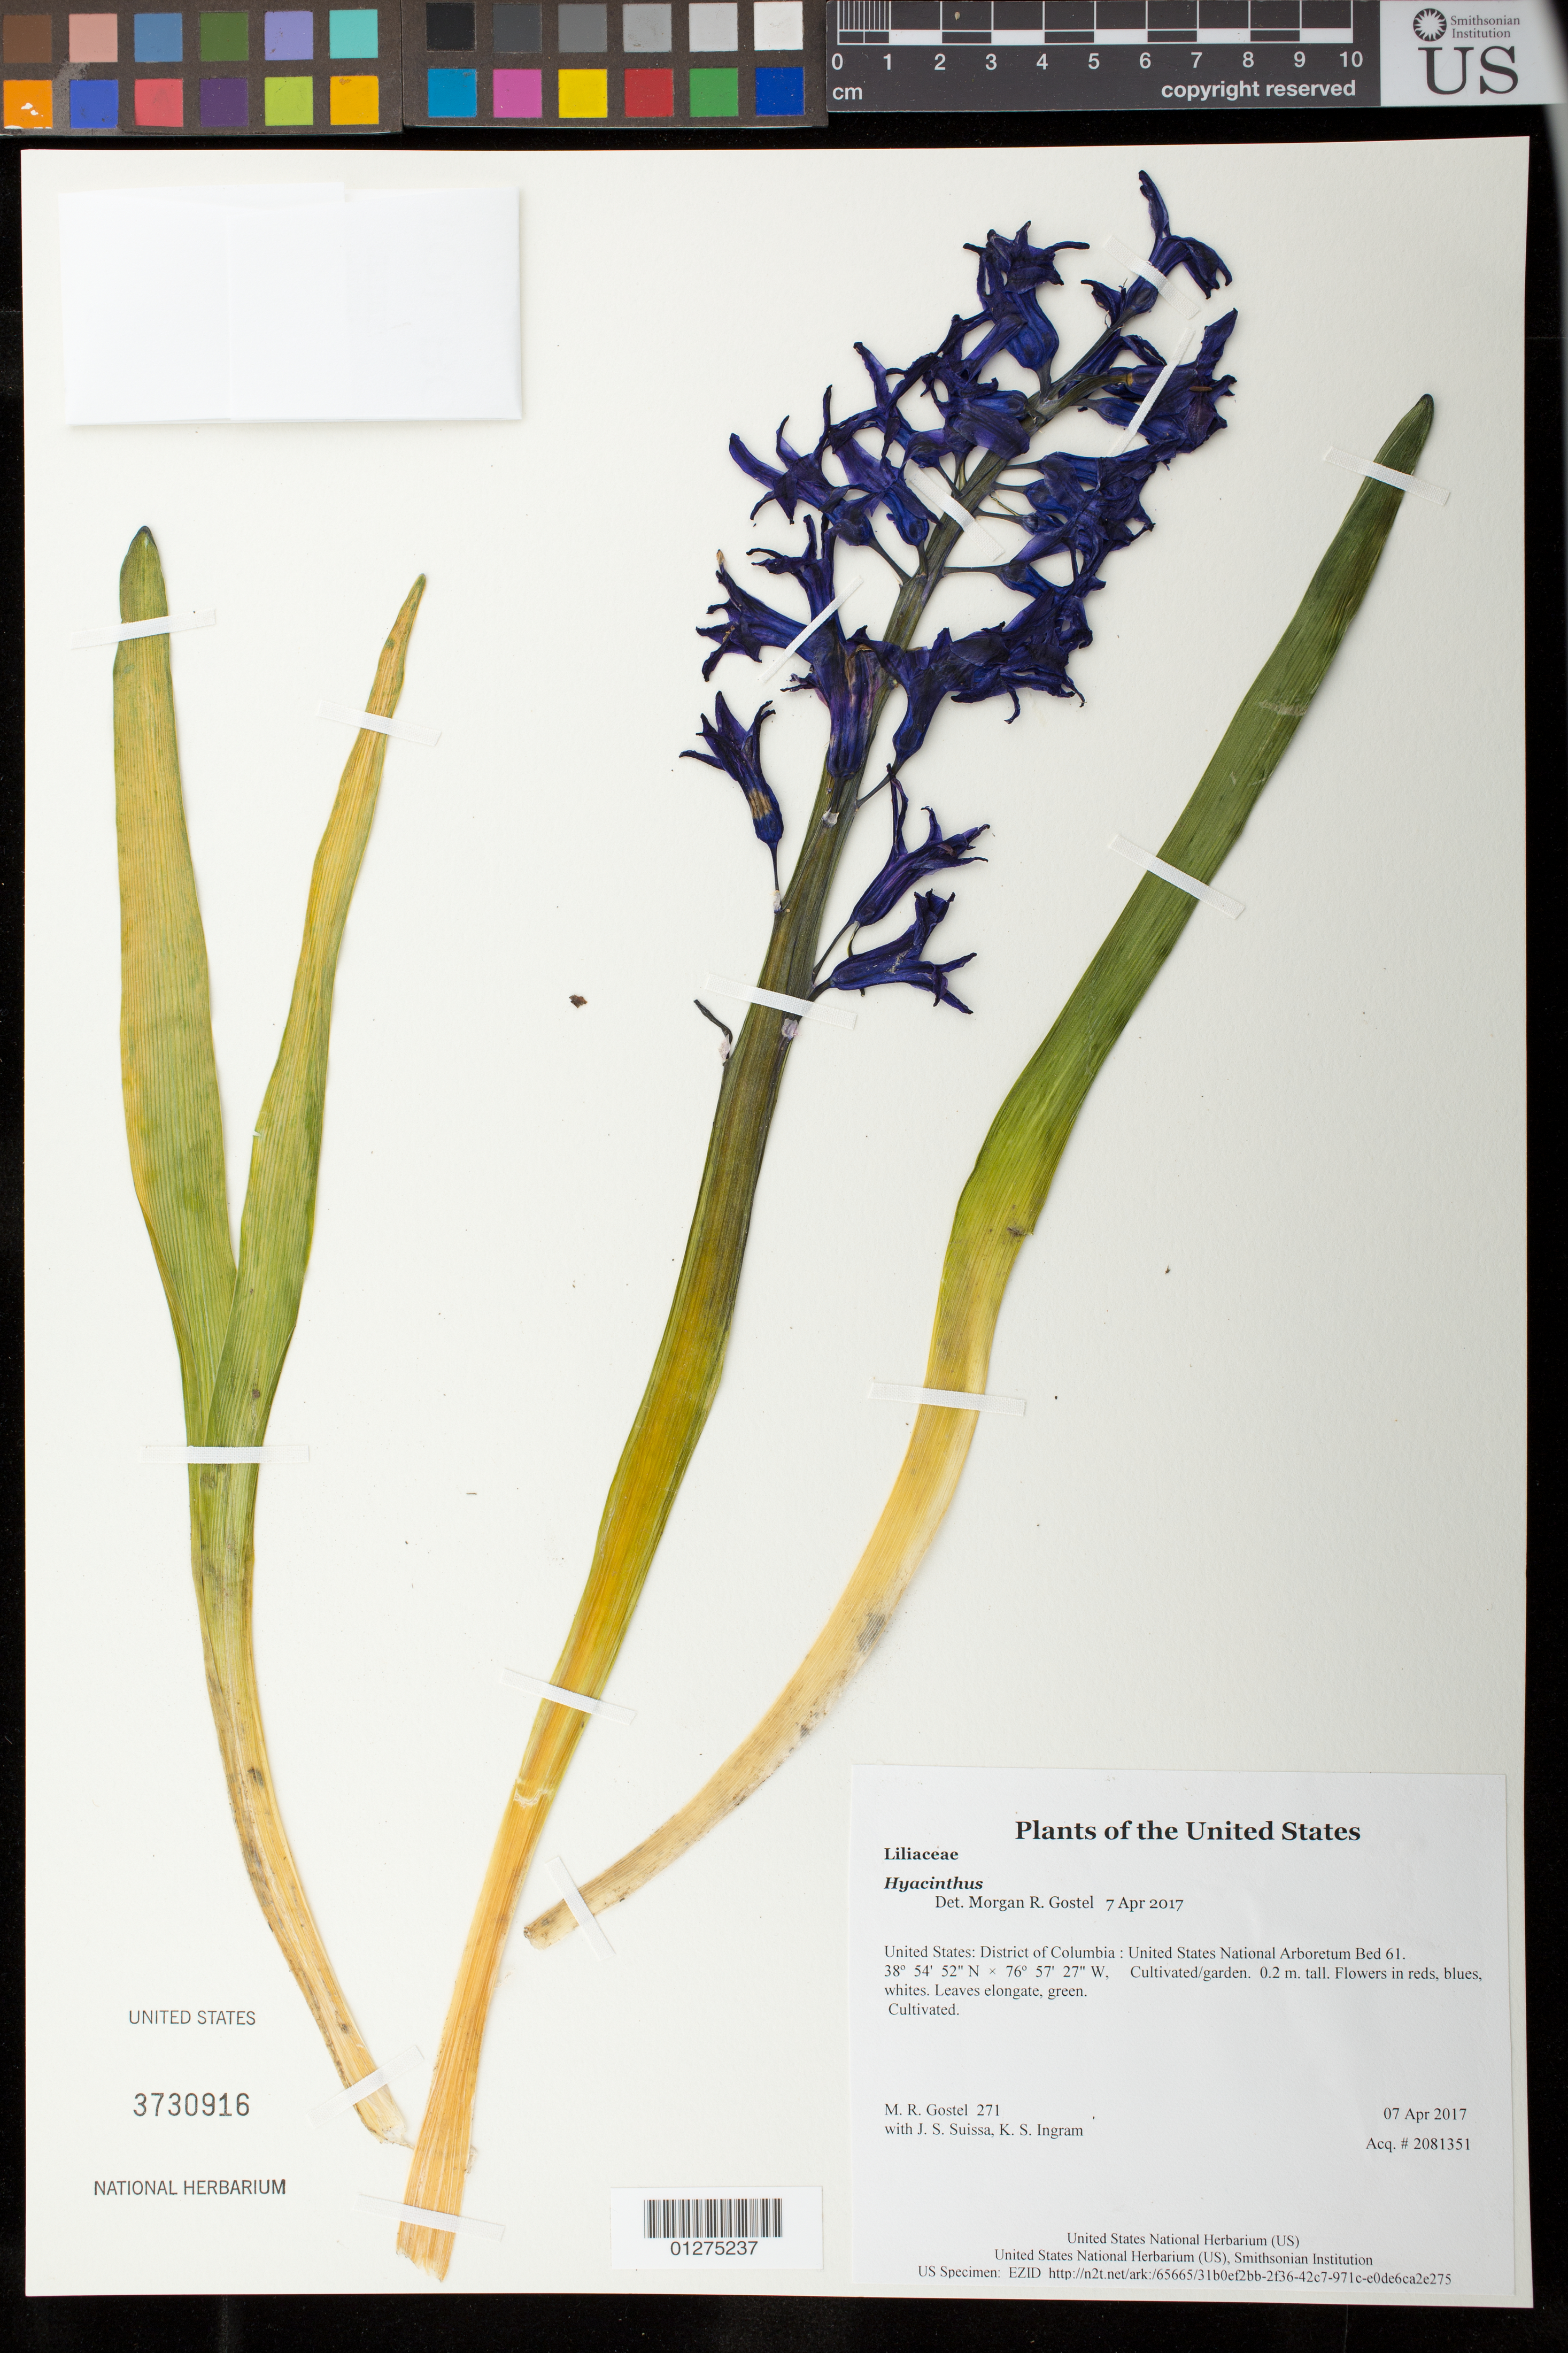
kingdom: Plantae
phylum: Tracheophyta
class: Liliopsida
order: Asparagales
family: Asparagaceae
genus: Hyacinthus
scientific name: Hyacinthus sp.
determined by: Gostel, M. R.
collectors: M. R. Gostel, J. S. Suissa & K. S. Ingram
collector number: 271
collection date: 2017-04-07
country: United States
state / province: District of Columbia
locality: United States National Arboretum Bed 61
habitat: Cultivated/garden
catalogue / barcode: US 3730916